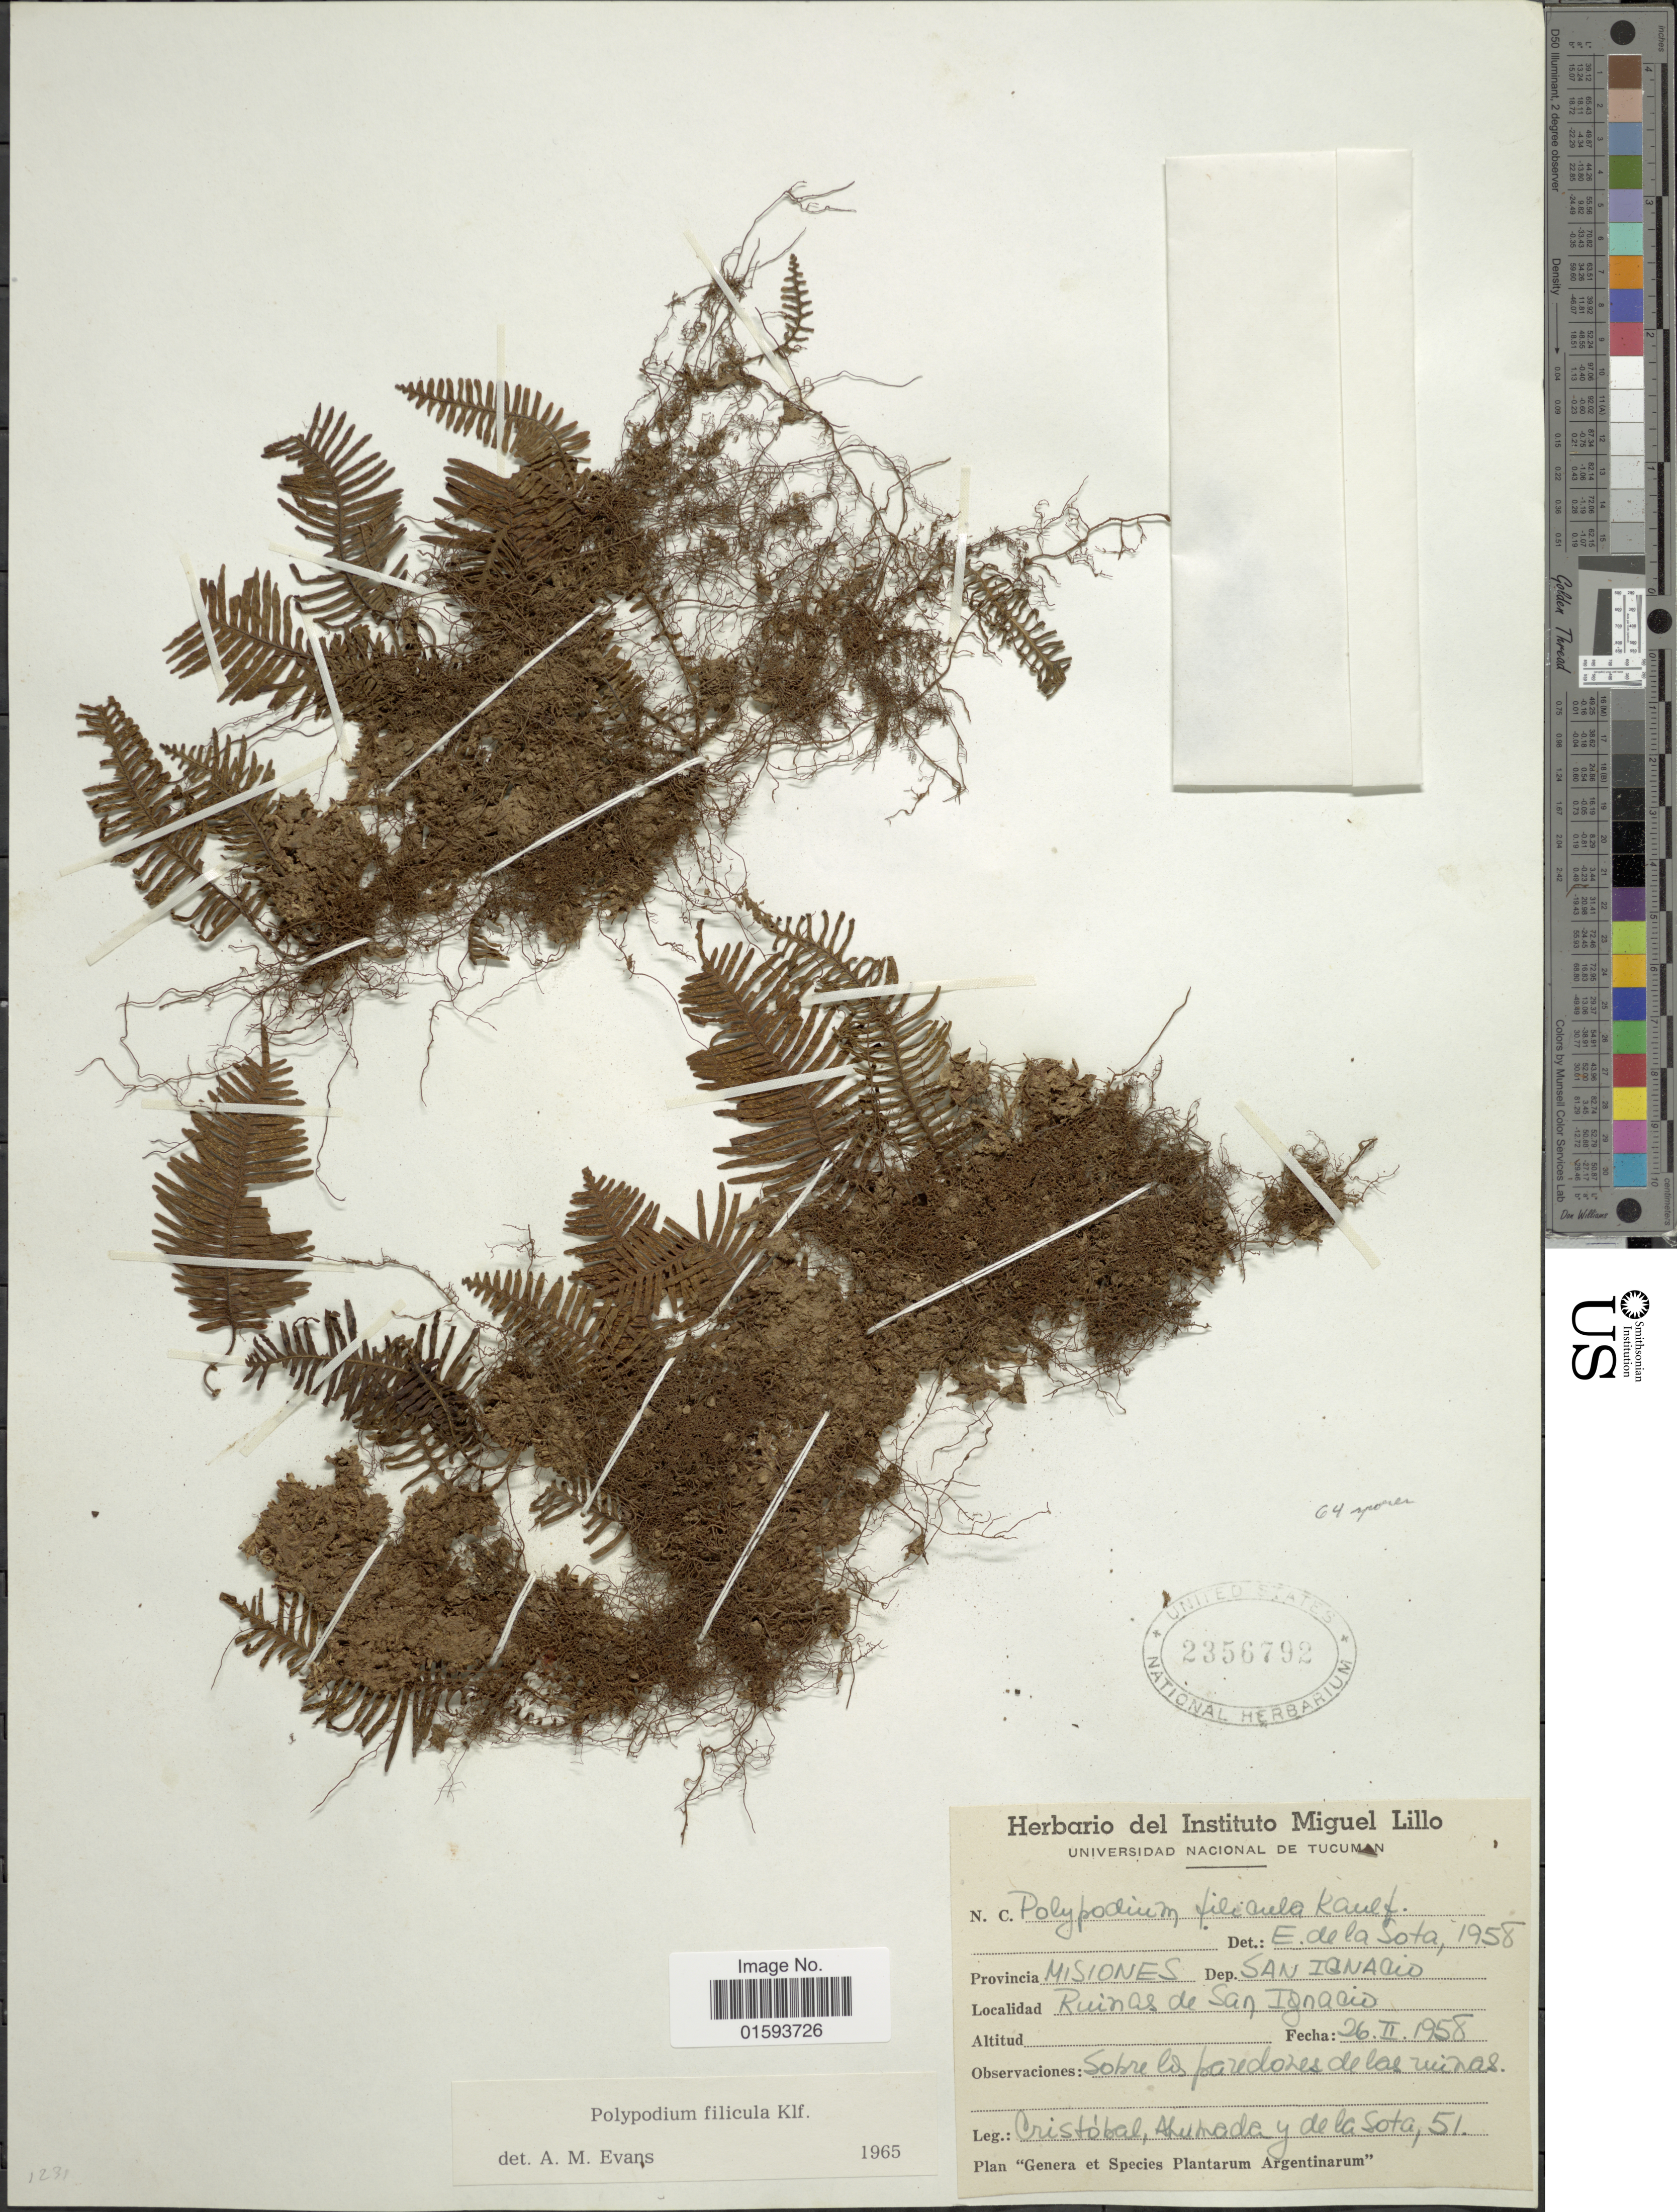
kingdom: Plantae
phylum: Tracheophyta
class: Polypodiopsida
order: Polypodiales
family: Polypodiaceae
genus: Pecluma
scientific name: Pecluma filicula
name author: (Kaulf.) M.G. Price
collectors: -. Cristobal, -- Ahumada & de la Sota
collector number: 51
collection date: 1958-02-26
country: Argentina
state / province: Misiones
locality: Prov. Misiones, Dep. San Ignacio, Ruinas de San Ignacio.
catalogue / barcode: US 2356792